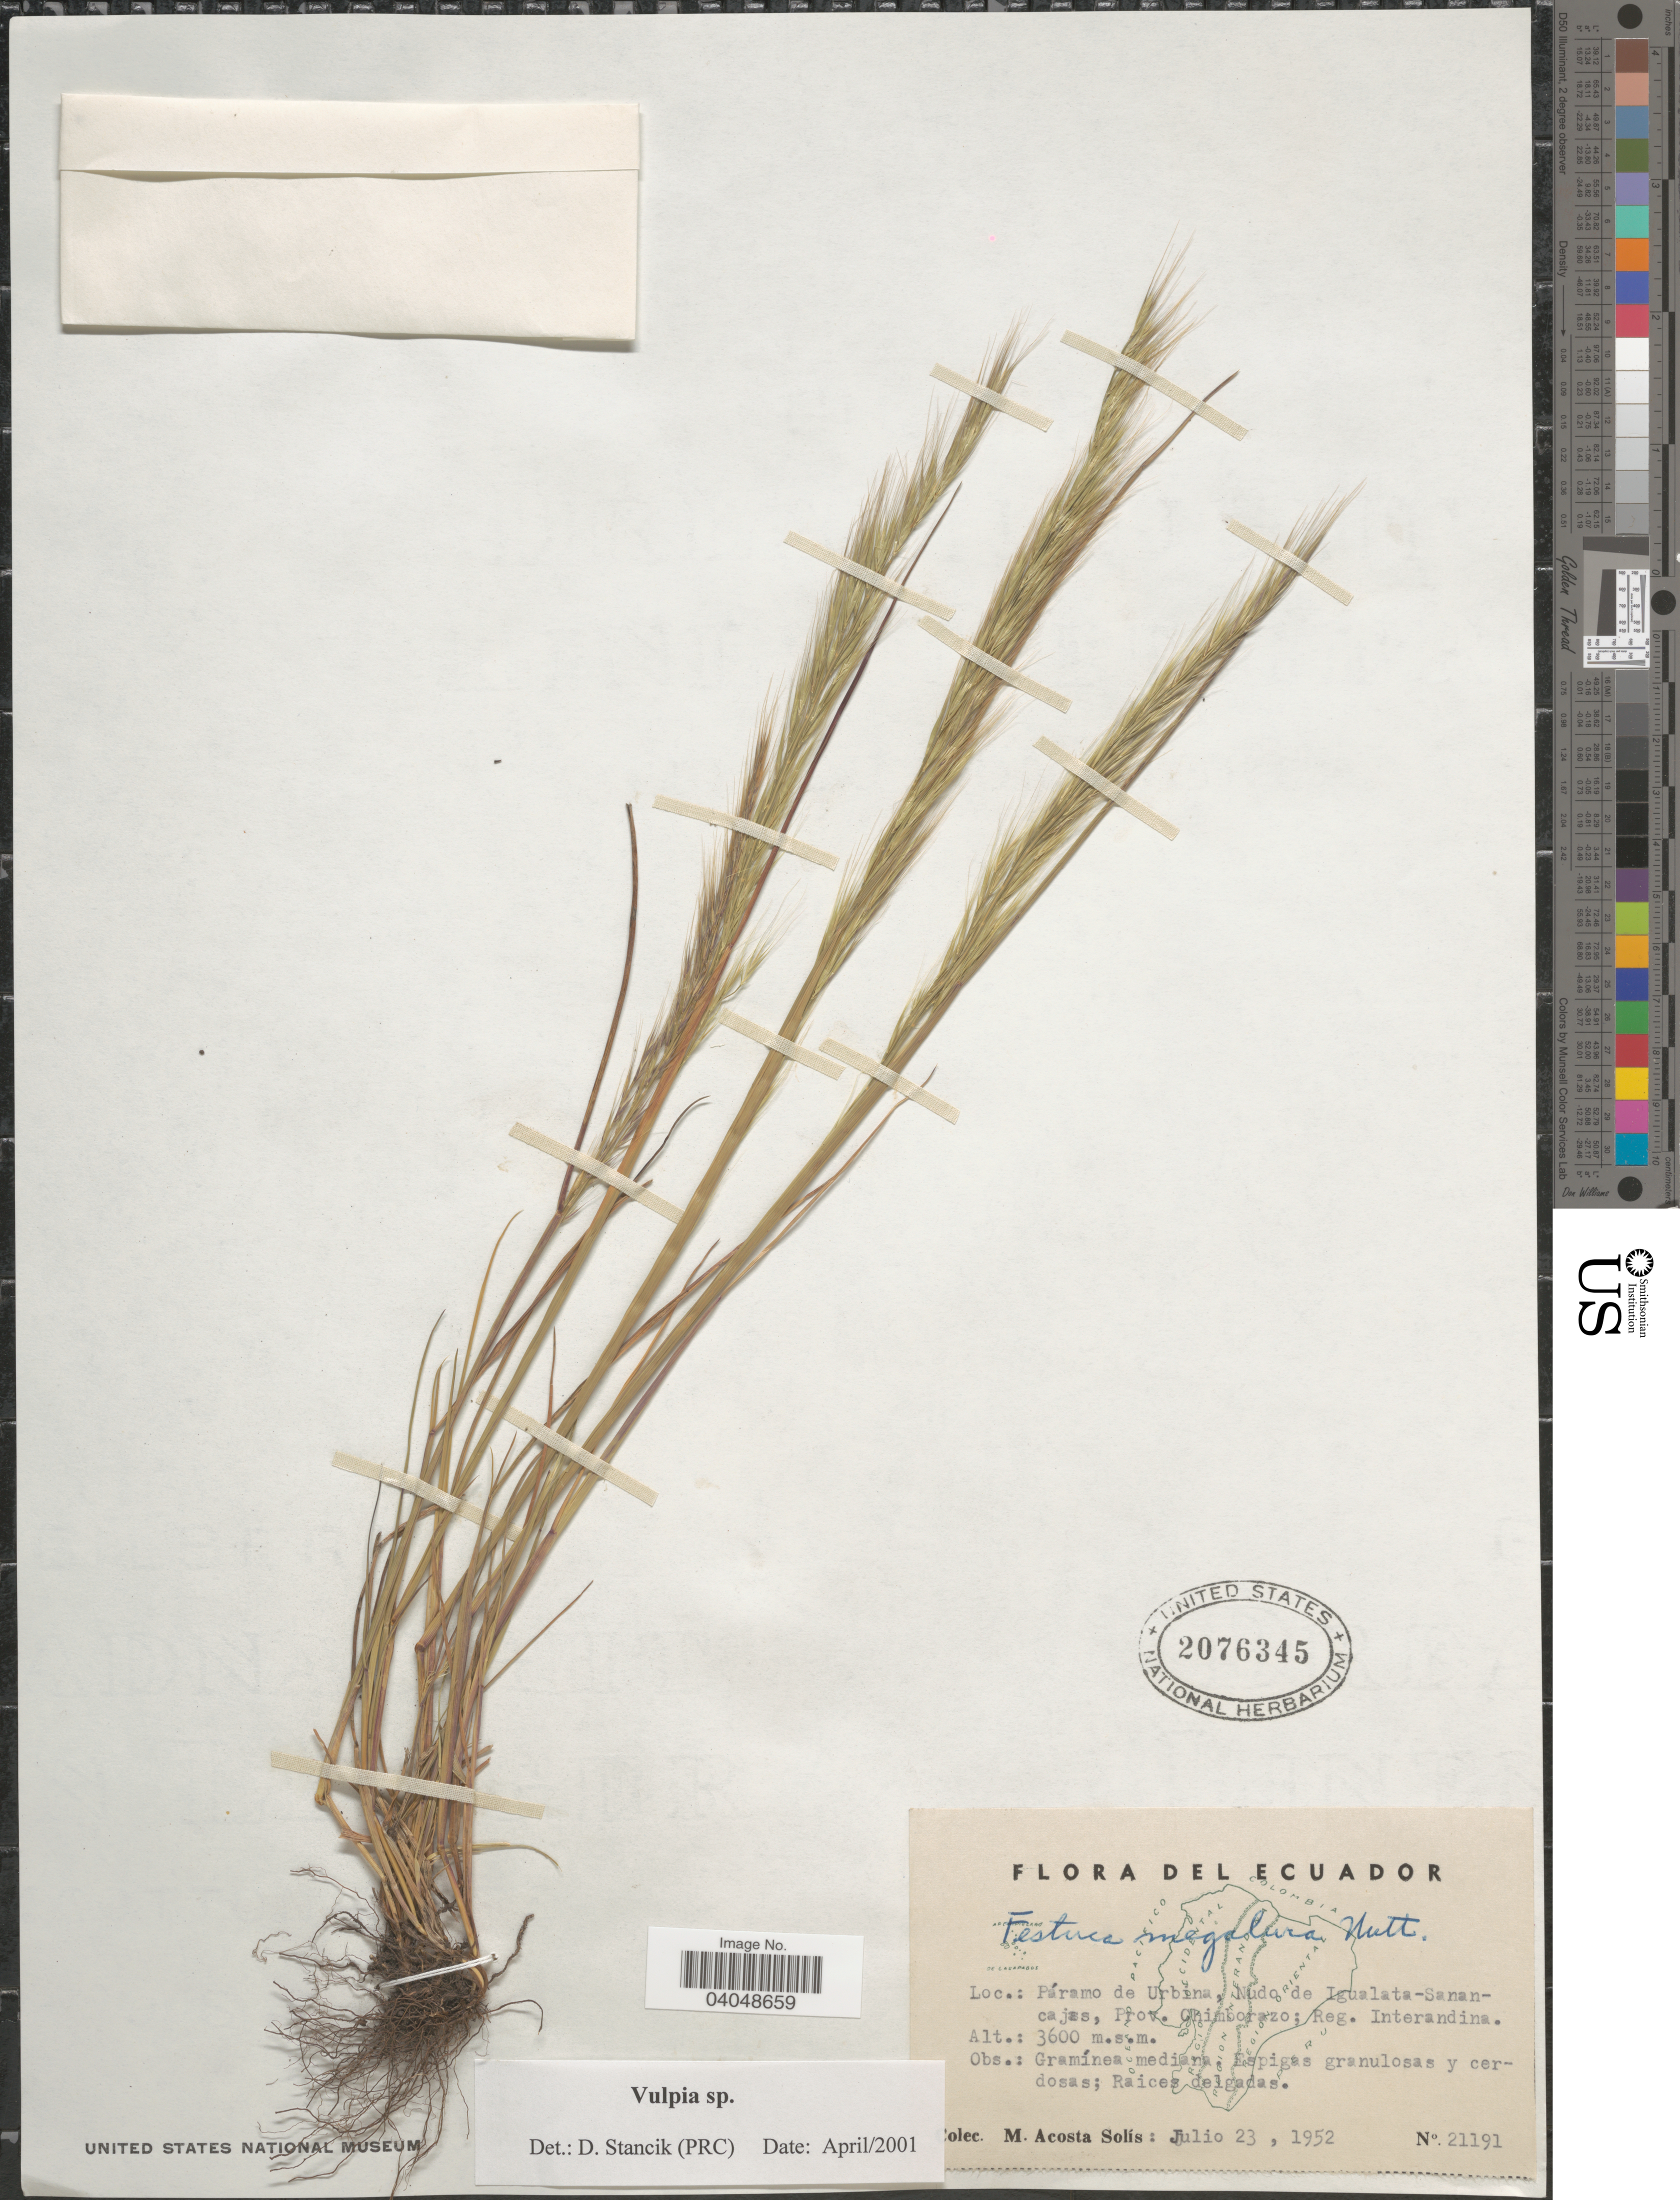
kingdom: Plantae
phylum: Tracheophyta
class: Liliopsida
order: Poales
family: Poaceae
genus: Festuca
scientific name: Festuca sp.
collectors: M. Acosta Solis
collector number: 21191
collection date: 1952-07-23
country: Ecuador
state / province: Chimborazo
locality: Páramo de Urbina, Nudo de Igualata-Sanancajas, Reg. Interandina.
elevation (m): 3600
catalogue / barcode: US 2076345